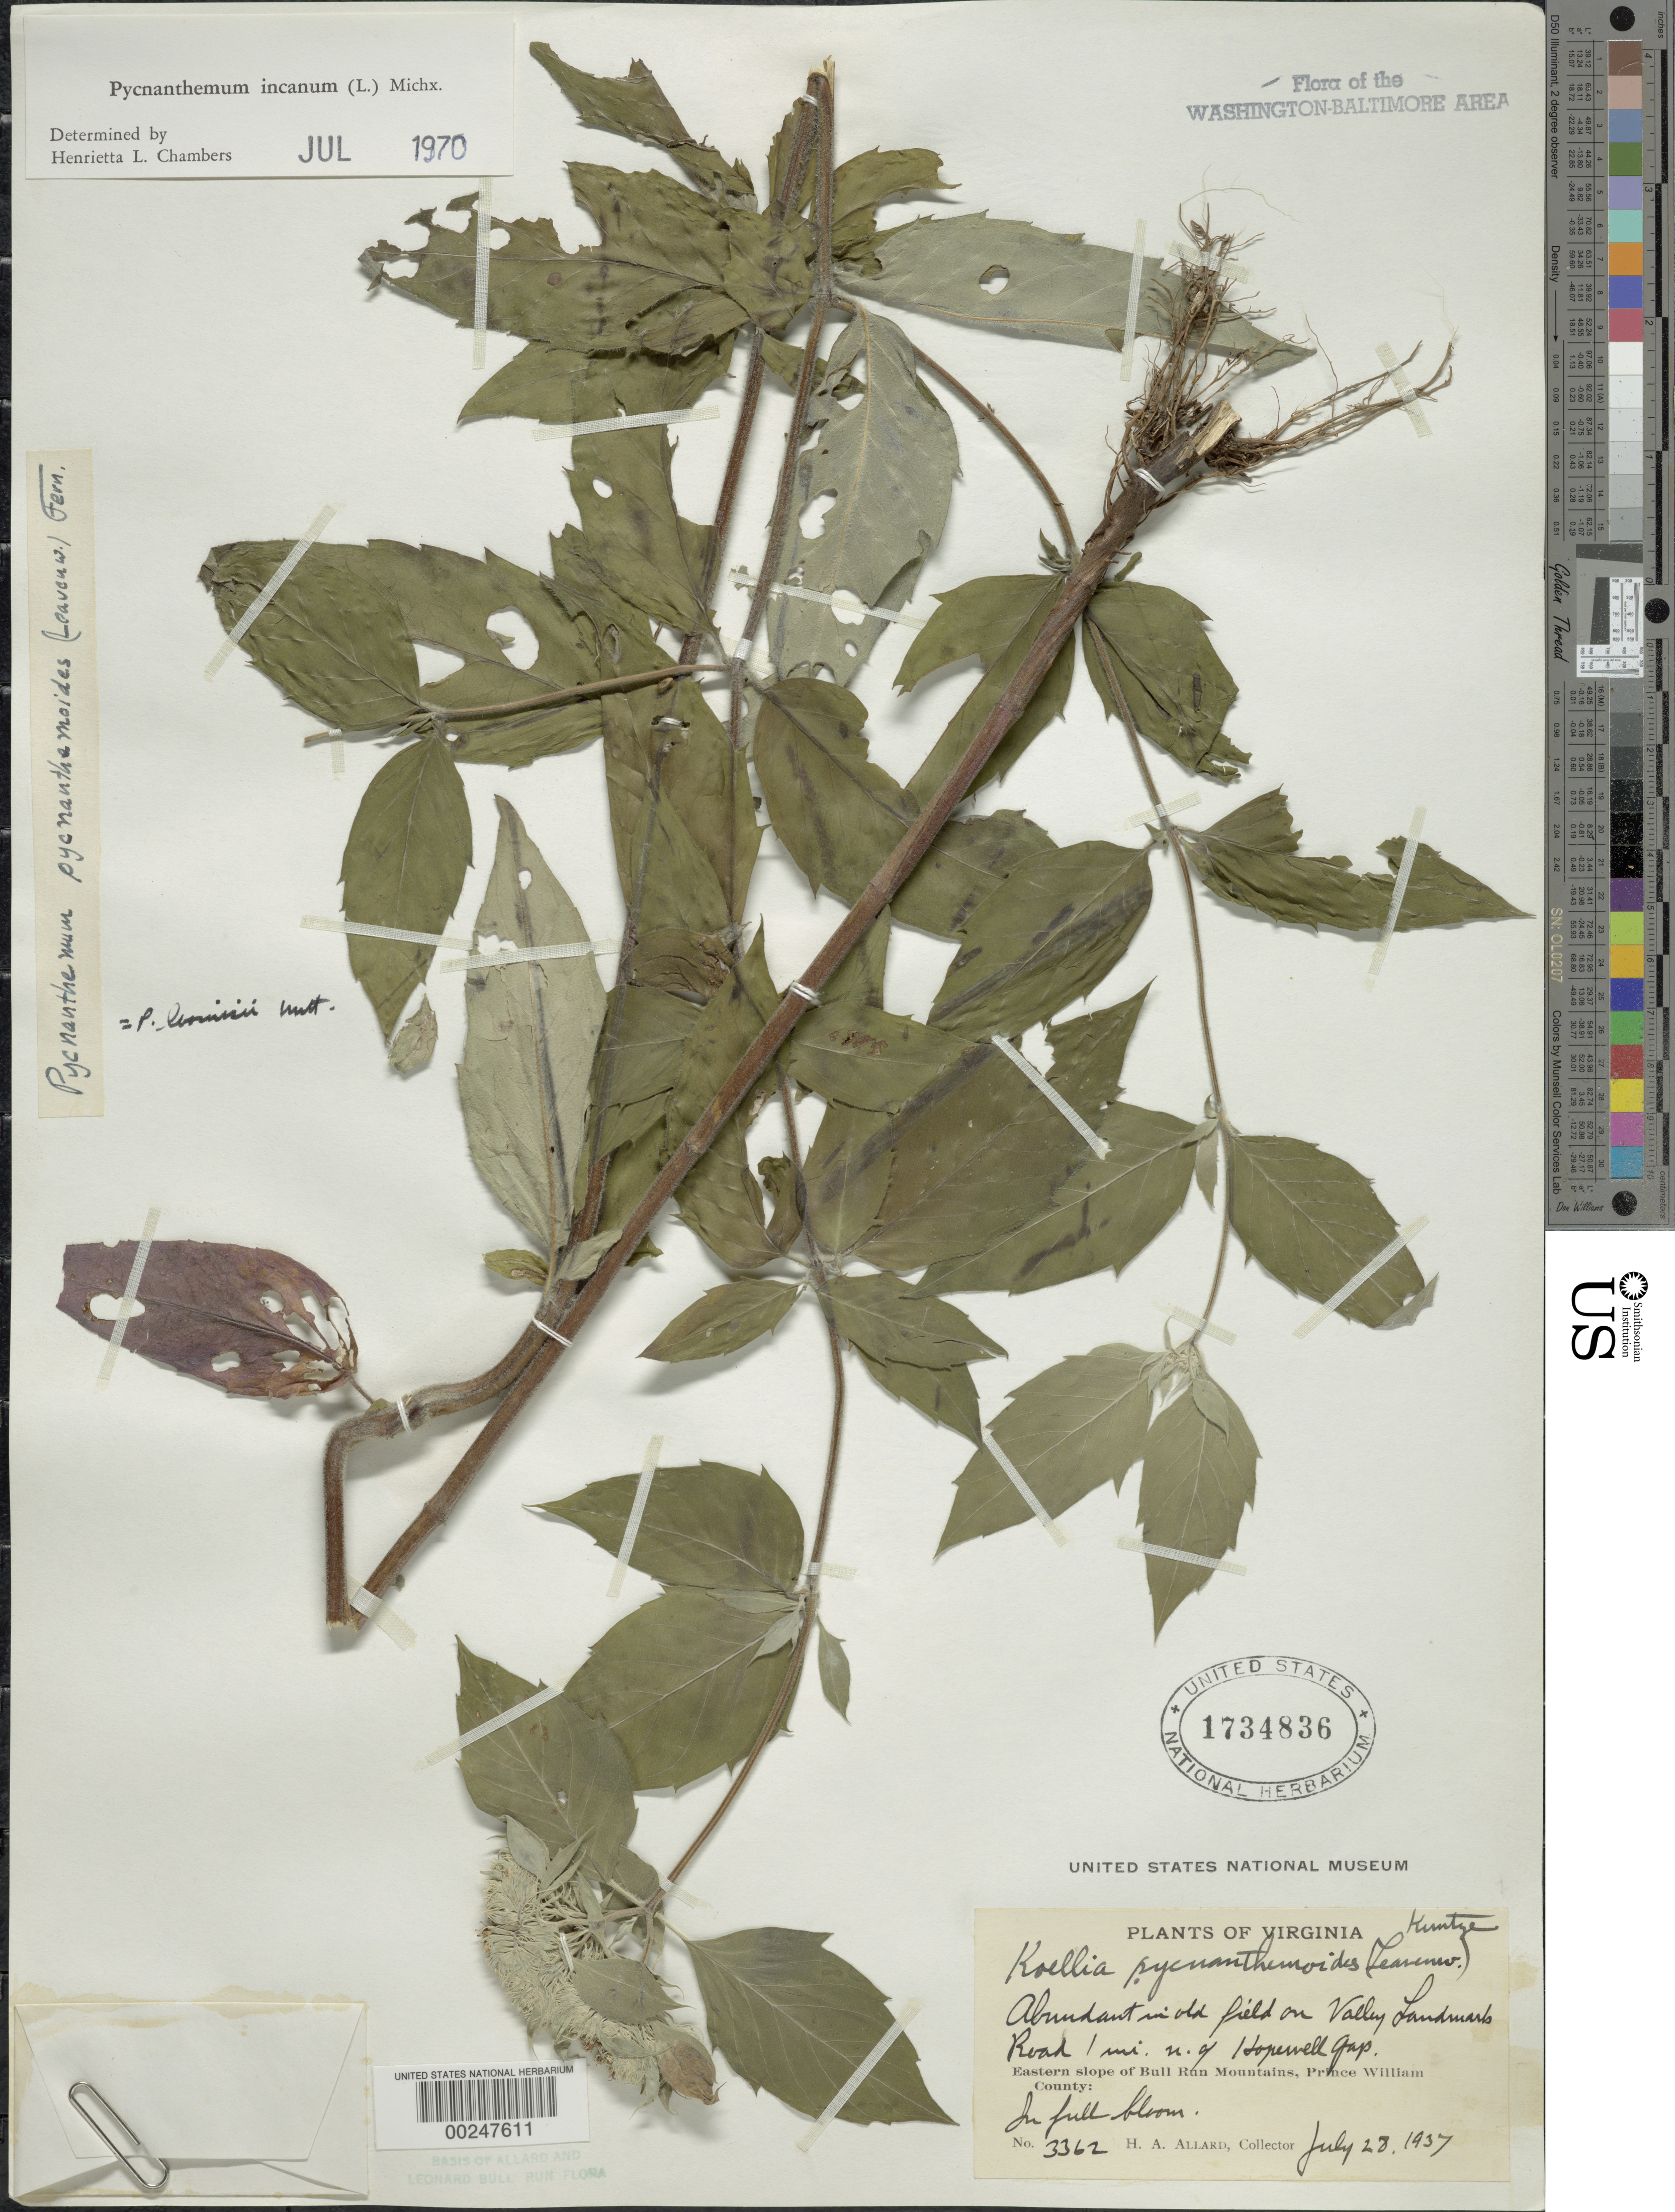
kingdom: Plantae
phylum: Tracheophyta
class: Magnoliopsida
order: Lamiales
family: Lamiaceae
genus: Pycnanthemum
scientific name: Pycnanthemum incanum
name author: (L.) Michx.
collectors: H. A. Allard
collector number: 3362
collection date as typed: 28 Jul 1937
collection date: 1937-07-28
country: United States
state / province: Virginia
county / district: Prince William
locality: E slope of Bull Run Mt, on valley Landmark Road 1 mi. N of Hopewell Gap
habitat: In old field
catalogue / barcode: US 1734836